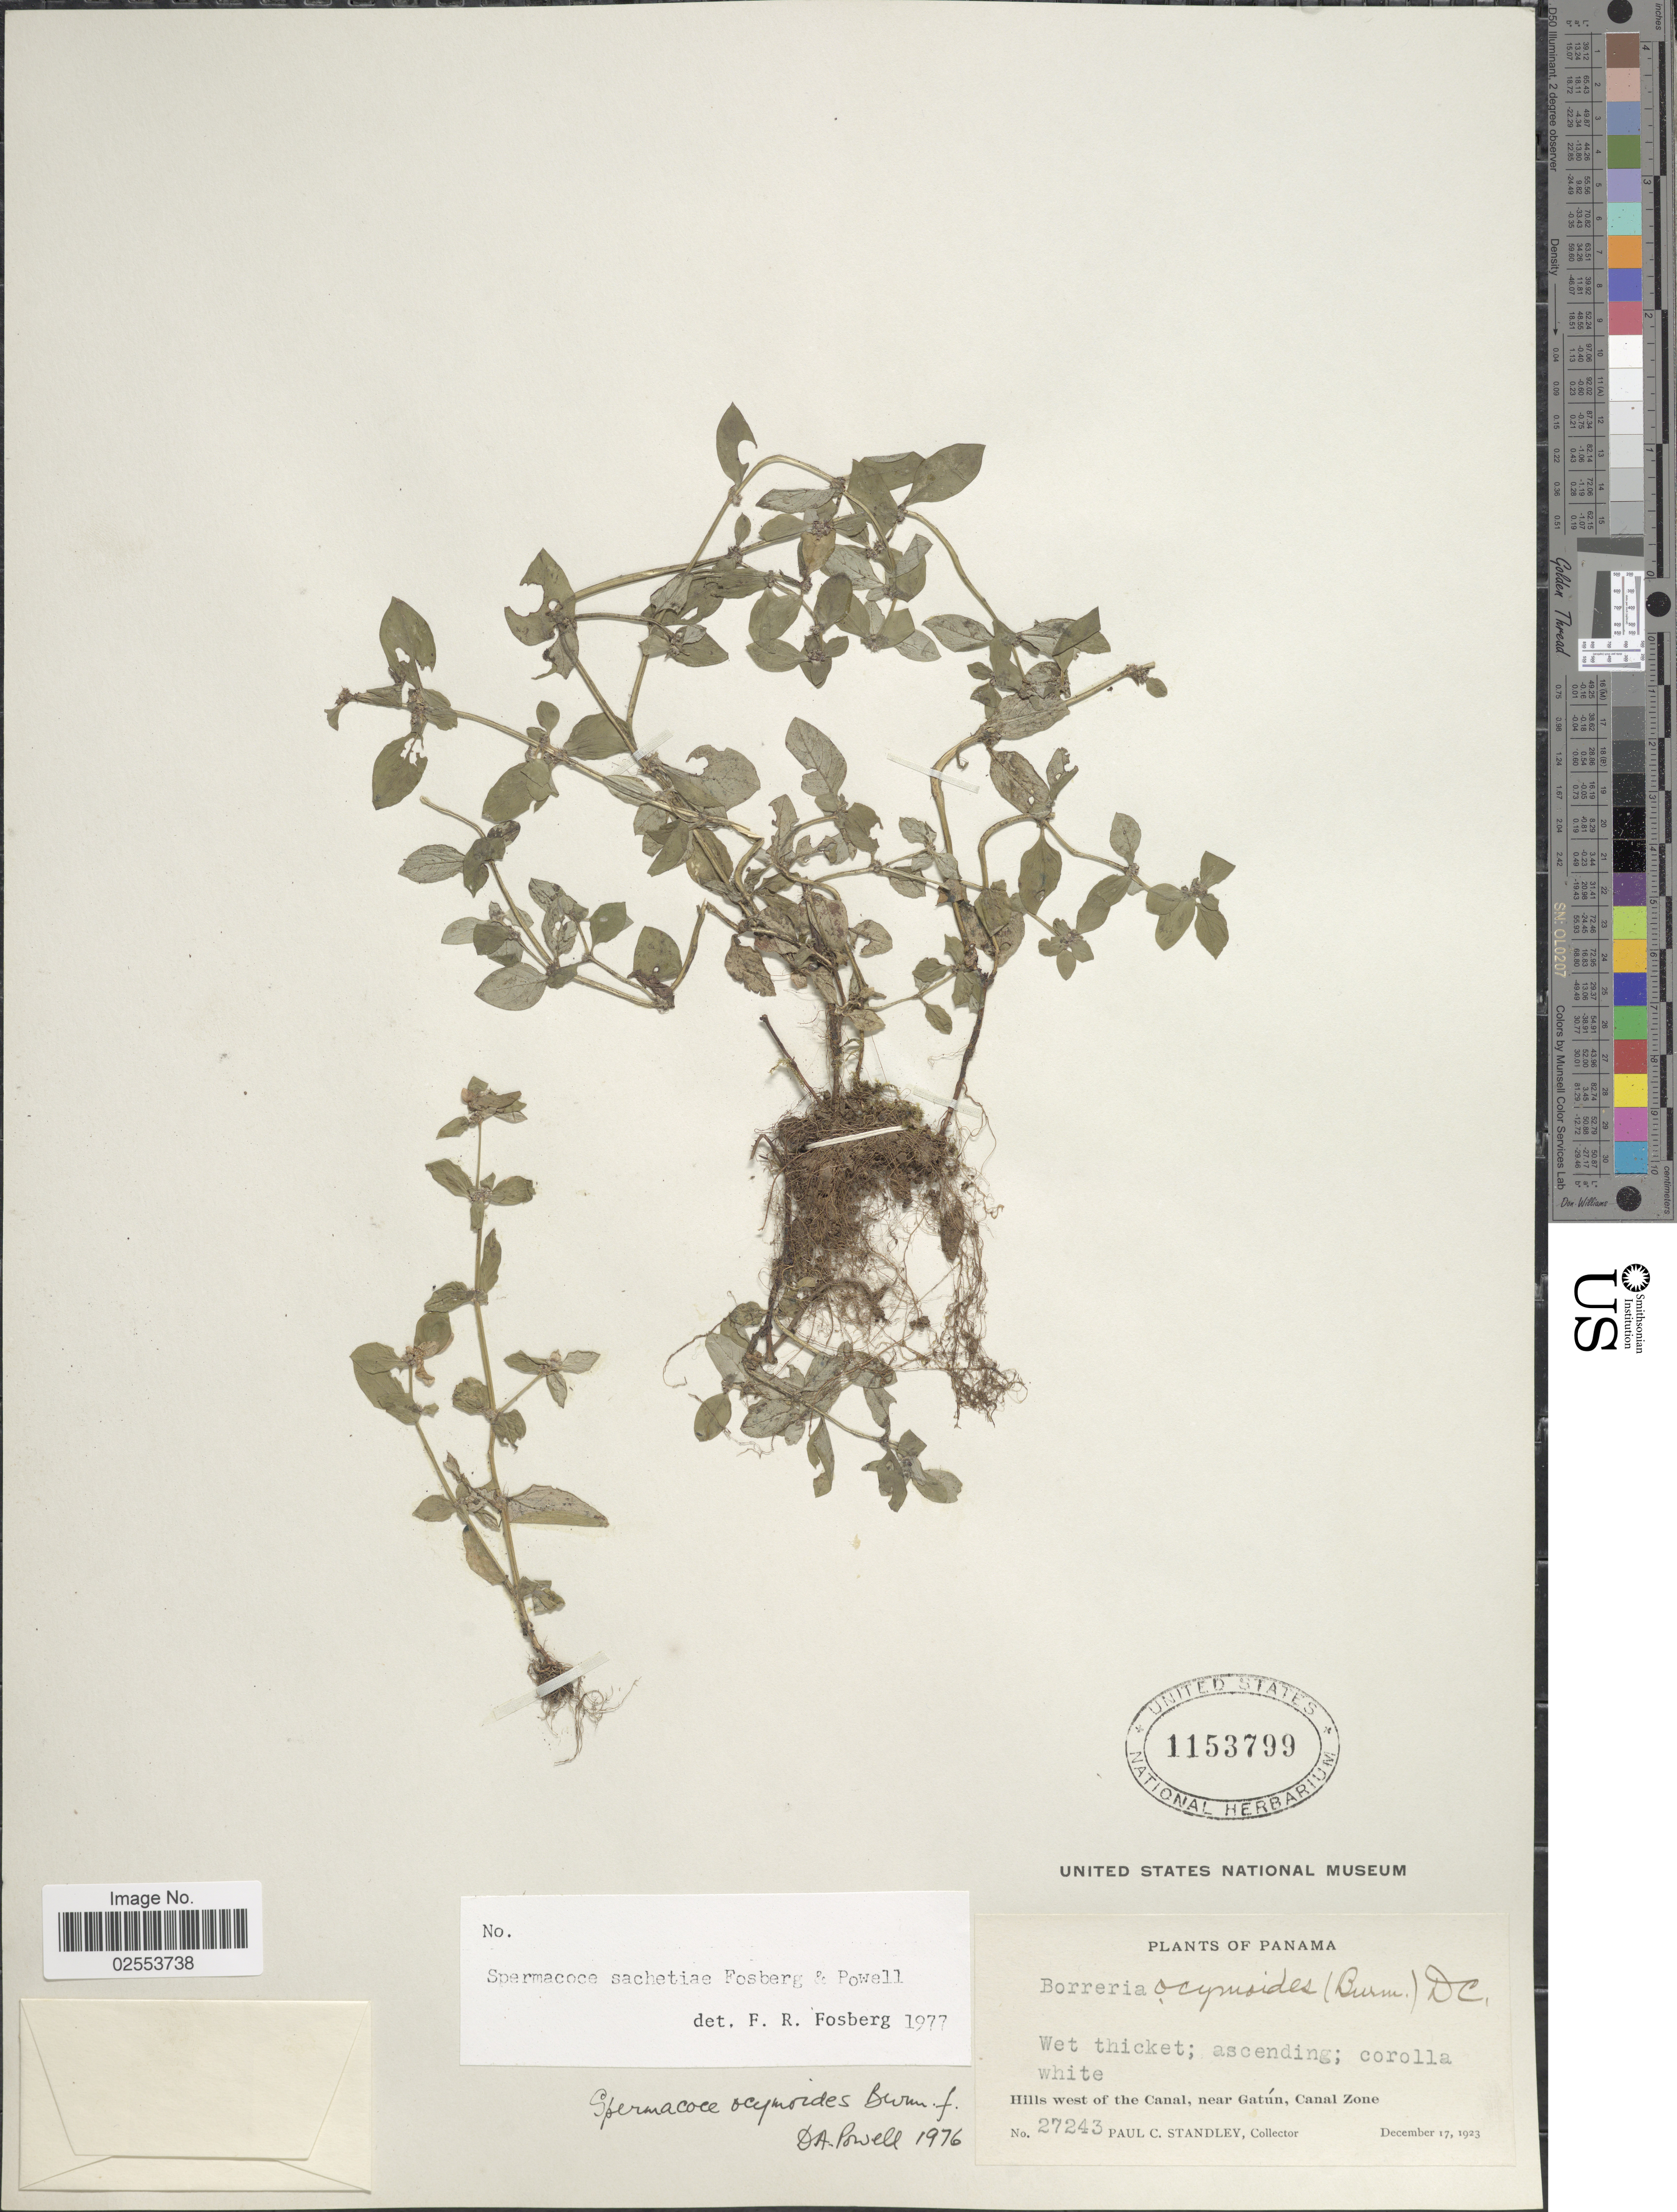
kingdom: Plantae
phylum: Tracheophyta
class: Magnoliopsida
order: Gentianales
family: Rubiaceae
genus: Spermacoce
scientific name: Spermacoce sachetiae Fosberg & D.A. Powell sp. nov. ined.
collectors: P. C. Standley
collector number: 27243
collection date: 1923-12-17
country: Panama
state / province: Colón / Panamá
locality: Wet thicket, Hills west of the Canal, near Gatun, Canal Zone.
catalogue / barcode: US 1153799